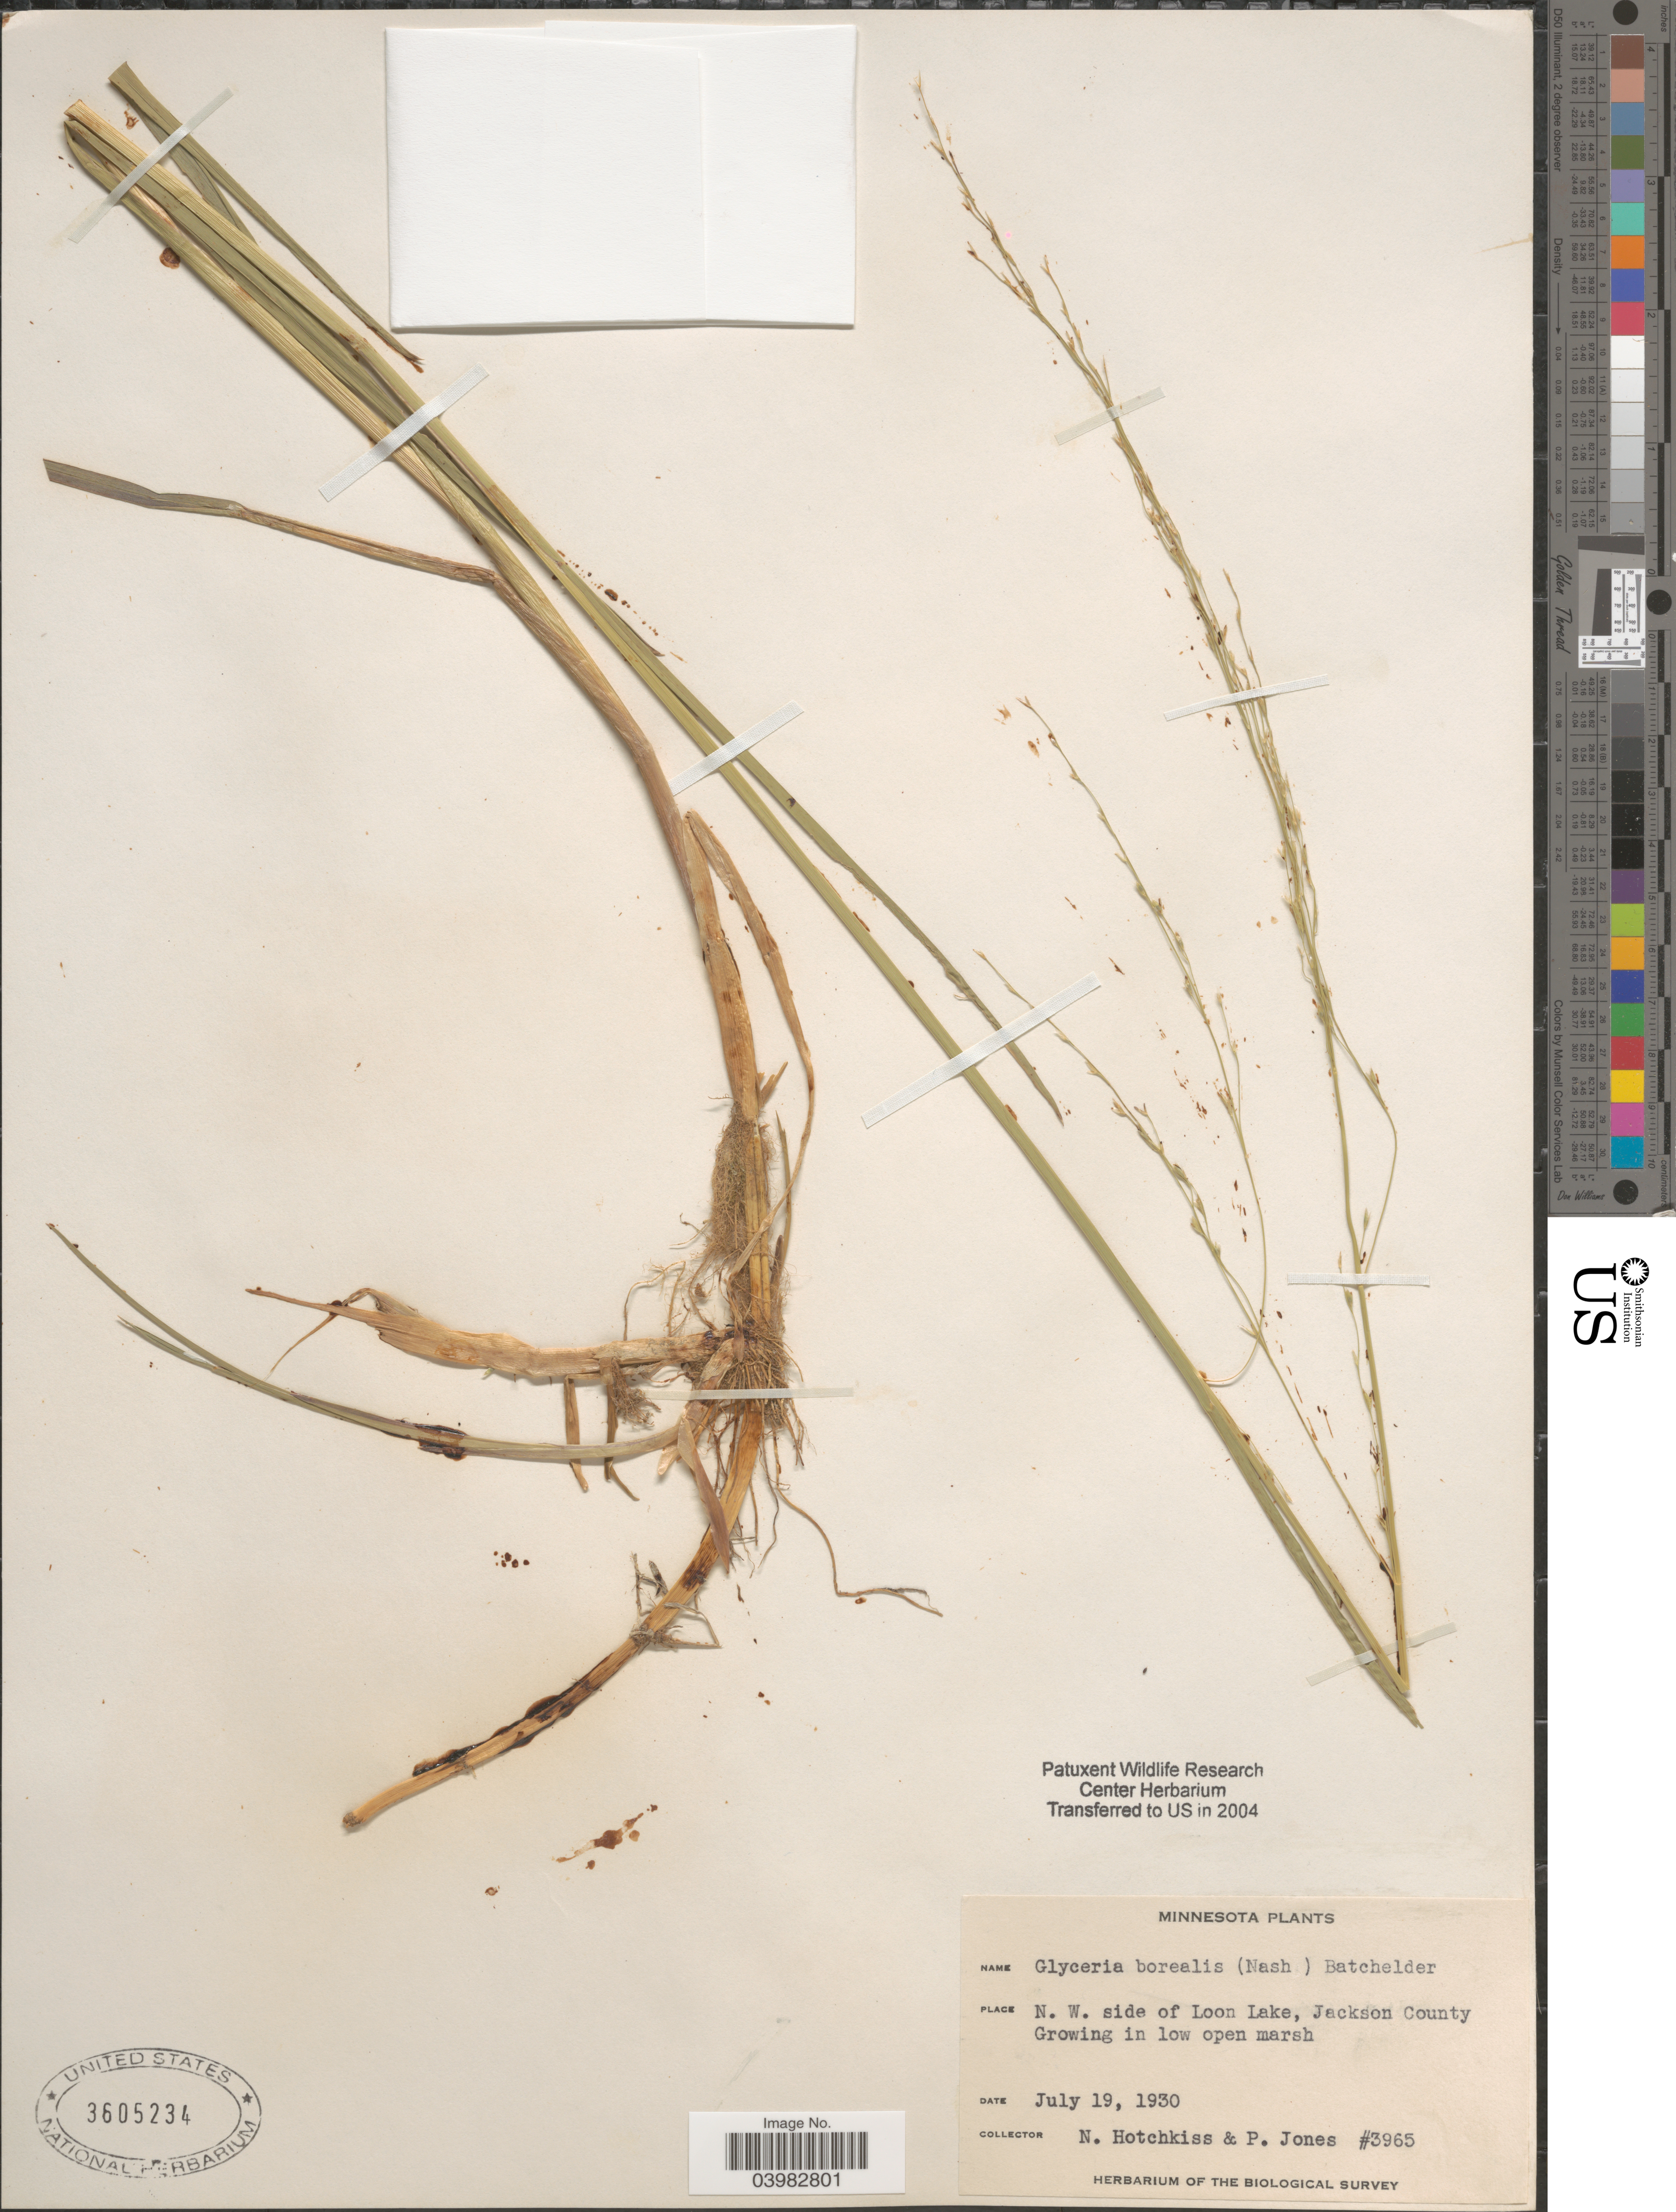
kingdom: Plantae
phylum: Tracheophyta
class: Liliopsida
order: Poales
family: Poaceae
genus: Glyceria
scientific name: Glyceria borealis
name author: (Nash) Batchelder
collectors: N. Hotchkiss & P. Jones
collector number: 3965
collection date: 1930-07-19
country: United States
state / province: Minnesota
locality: N. W. side of Loon Lake, Jackson County.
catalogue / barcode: US 3605234